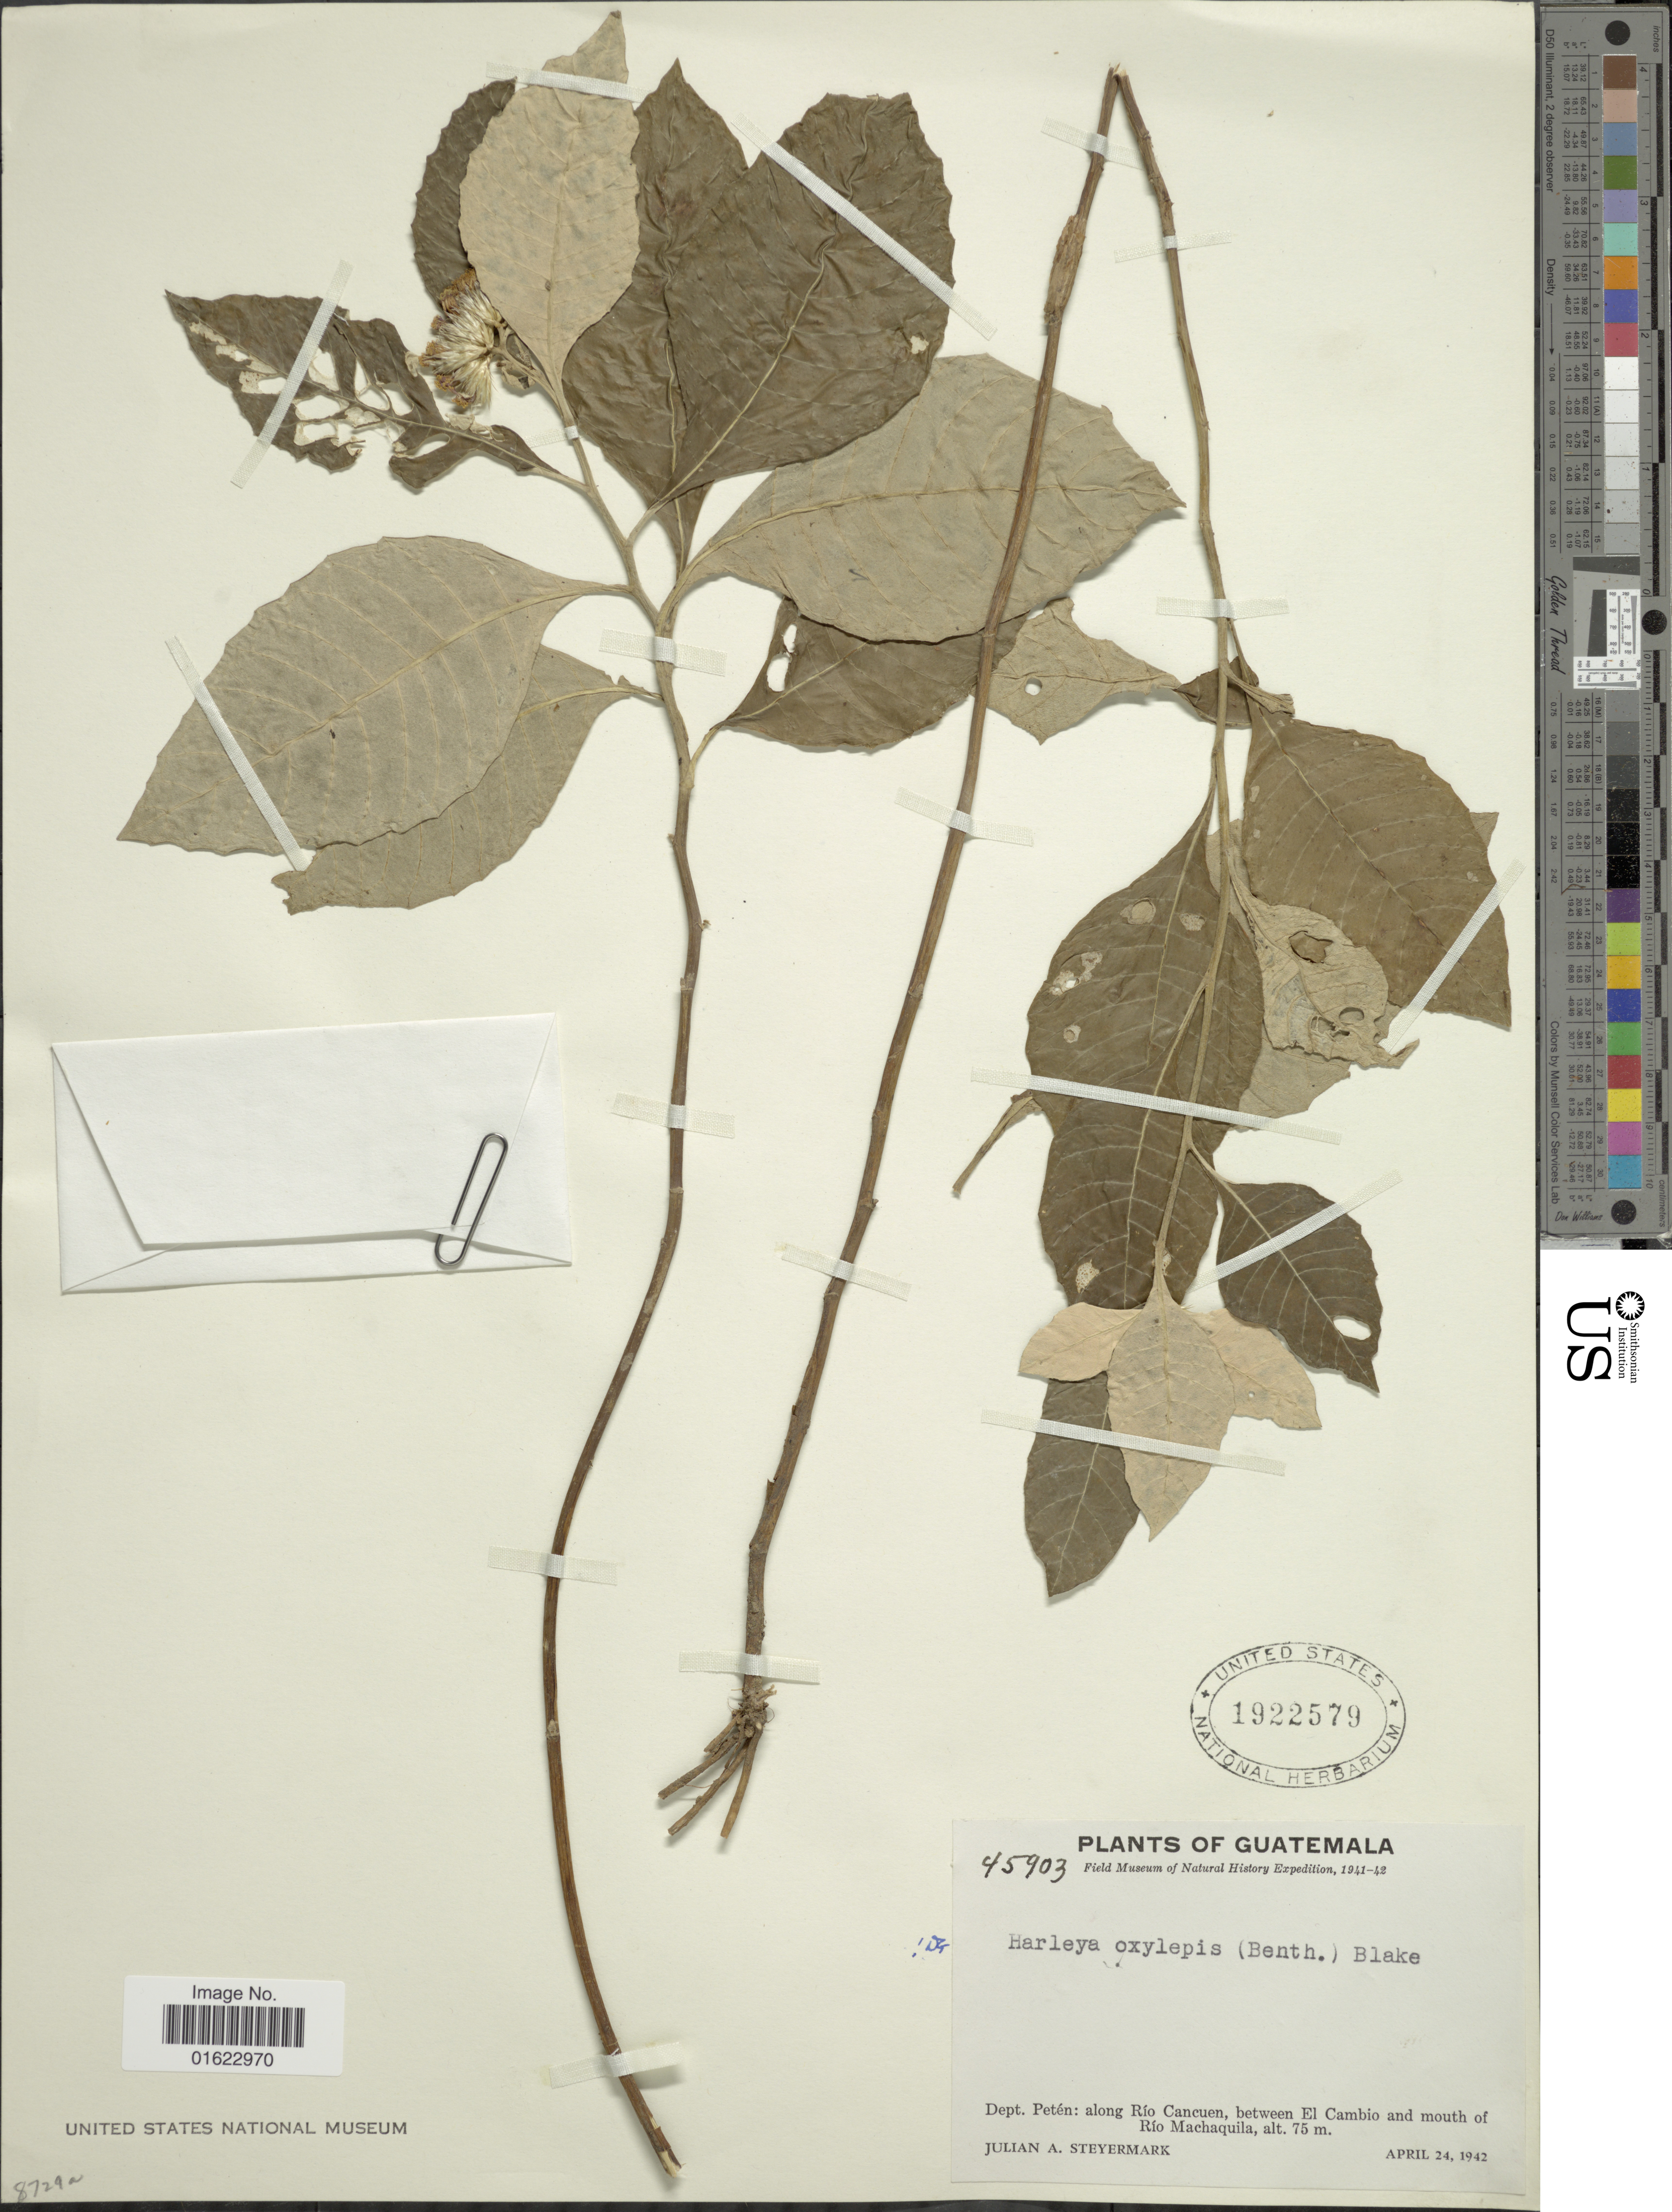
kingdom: Plantae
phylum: Tracheophyta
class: Magnoliopsida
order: Asterales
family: Asteraceae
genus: Harleya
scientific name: Harleya oxylepis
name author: (Benth.) S.F. Blake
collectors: J. Steyermark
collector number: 45903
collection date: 1942-04-24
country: Guatemala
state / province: El Petén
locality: Guatemala. Dept. Peten: along Rio Cancuen, between El Cambio and Mouth of Rio Machaquila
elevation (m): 75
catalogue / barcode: US 1922579